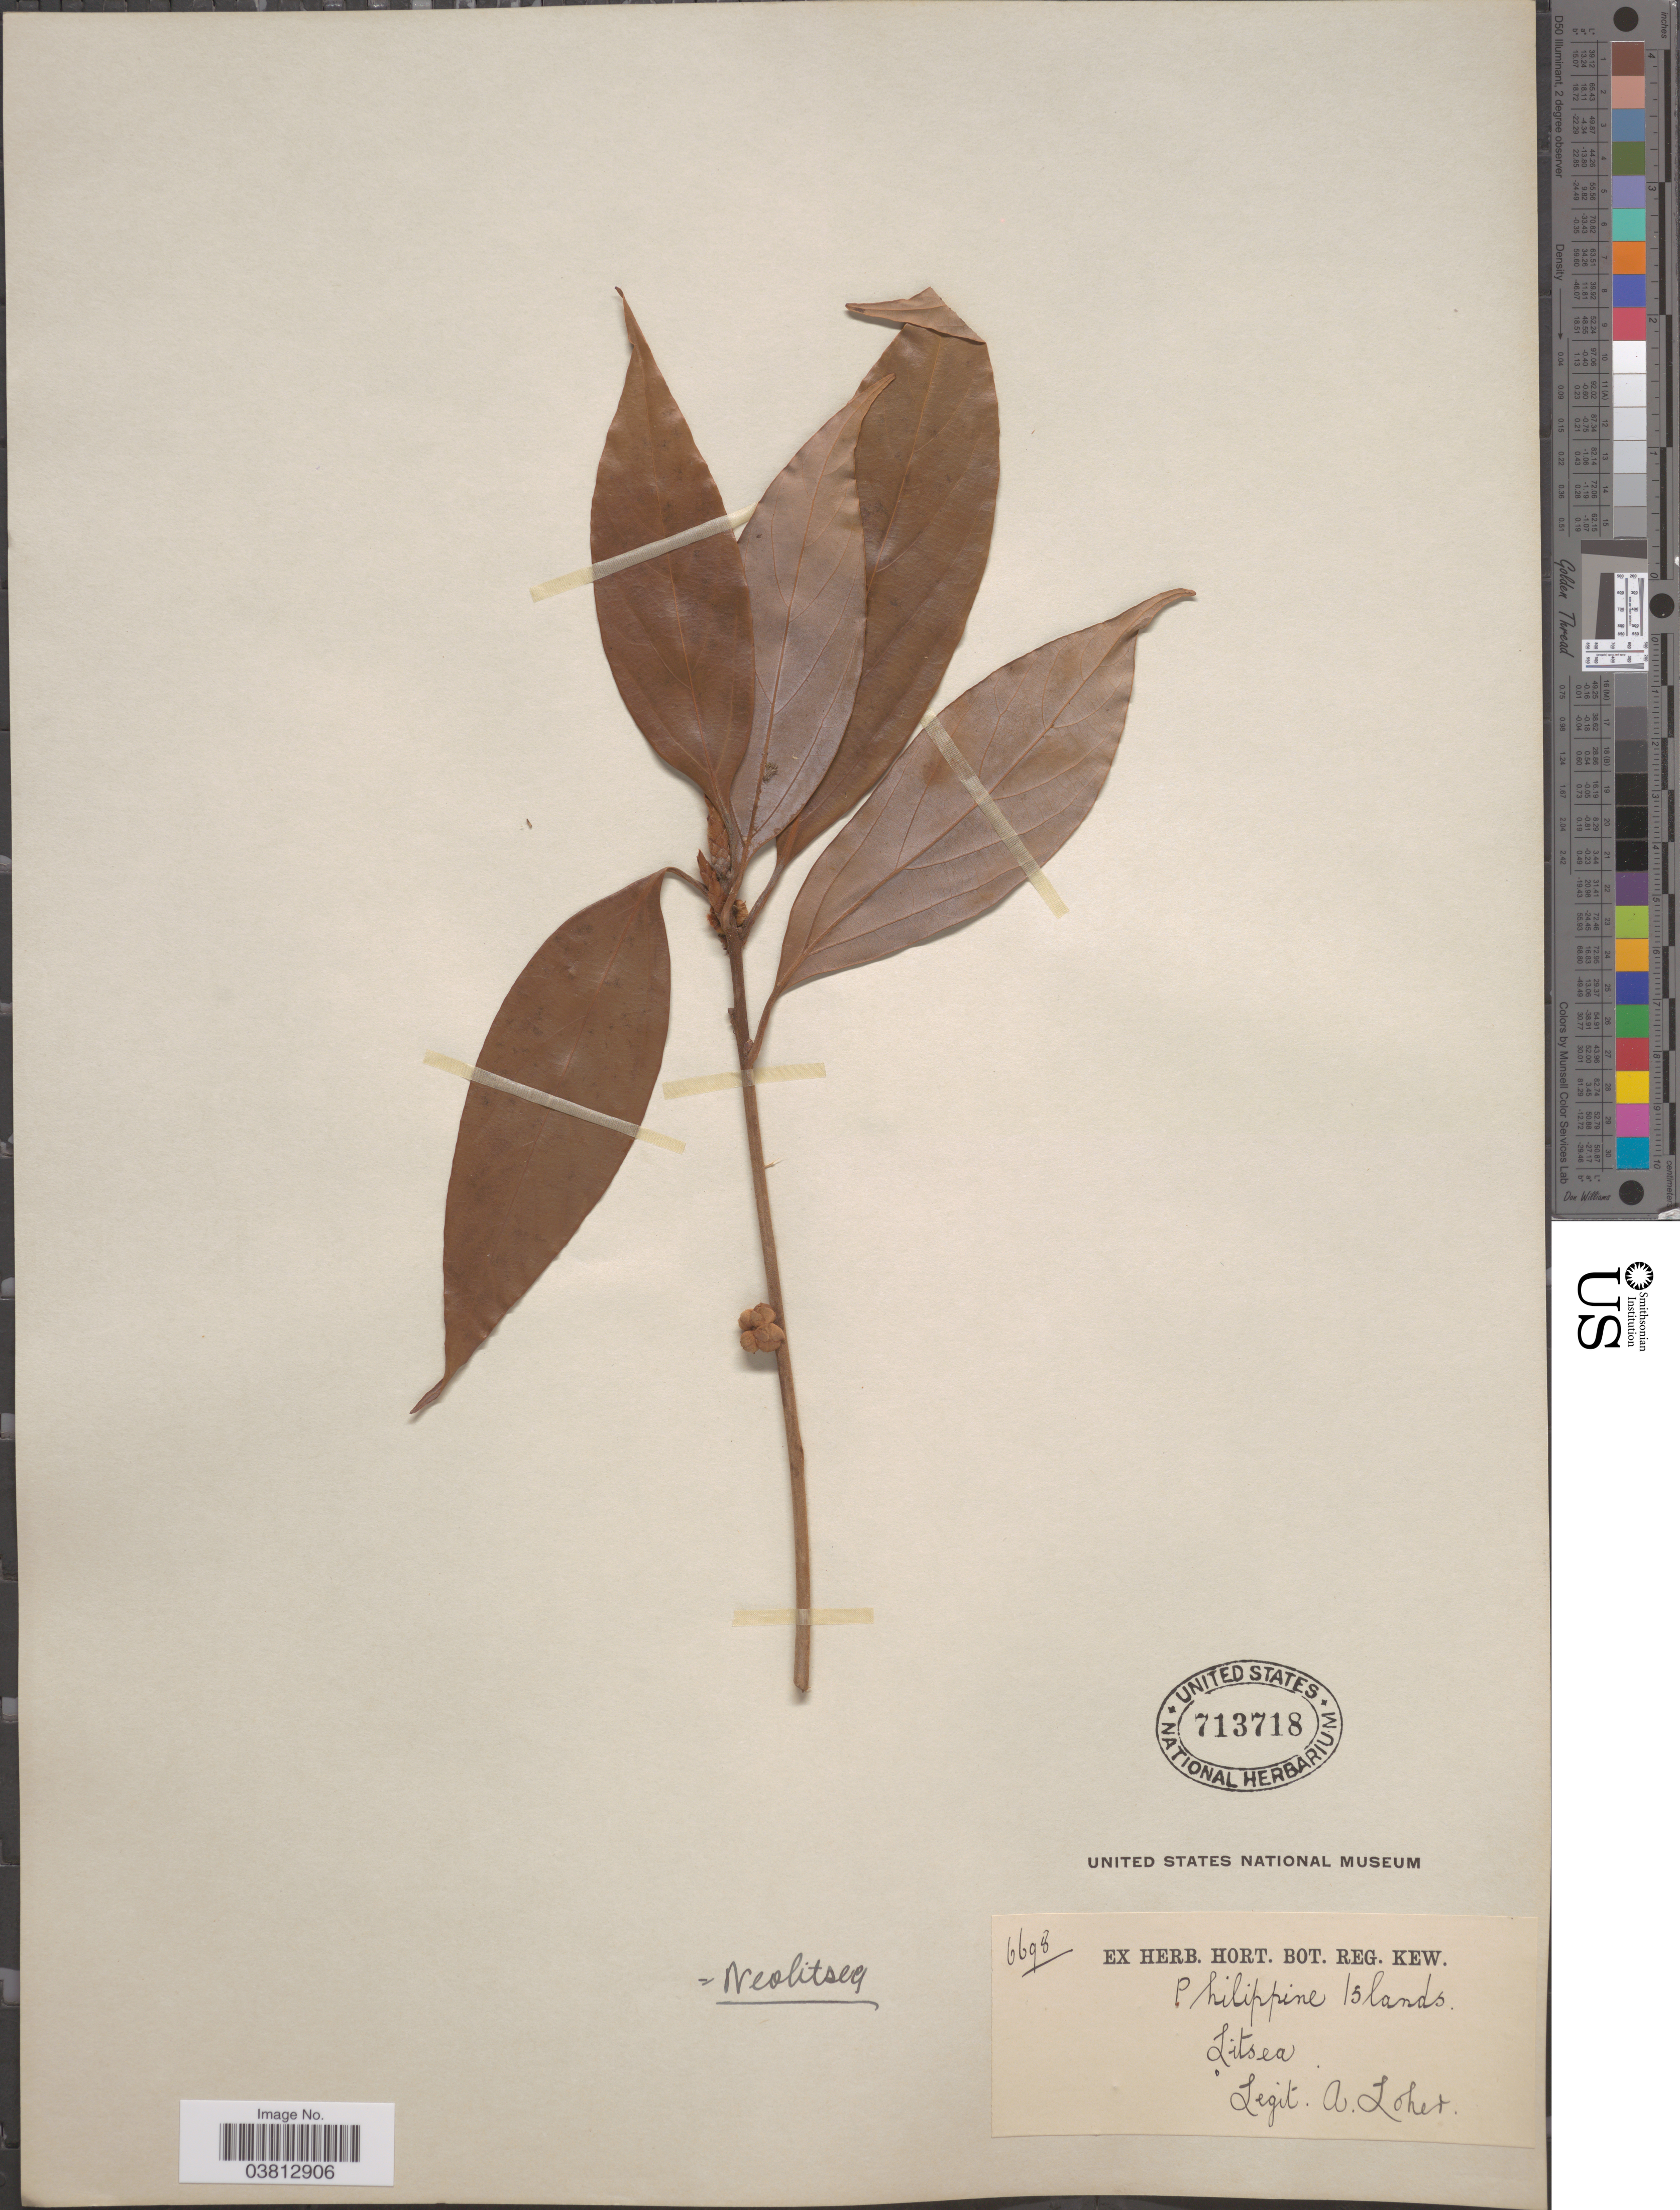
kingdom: Plantae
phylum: Tracheophyta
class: Magnoliopsida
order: Laurales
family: Lauraceae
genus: Neolitsea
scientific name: Neolitsea sp.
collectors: A. Loher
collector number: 6698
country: Philippines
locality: Philippine Islands.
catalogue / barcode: US 713718